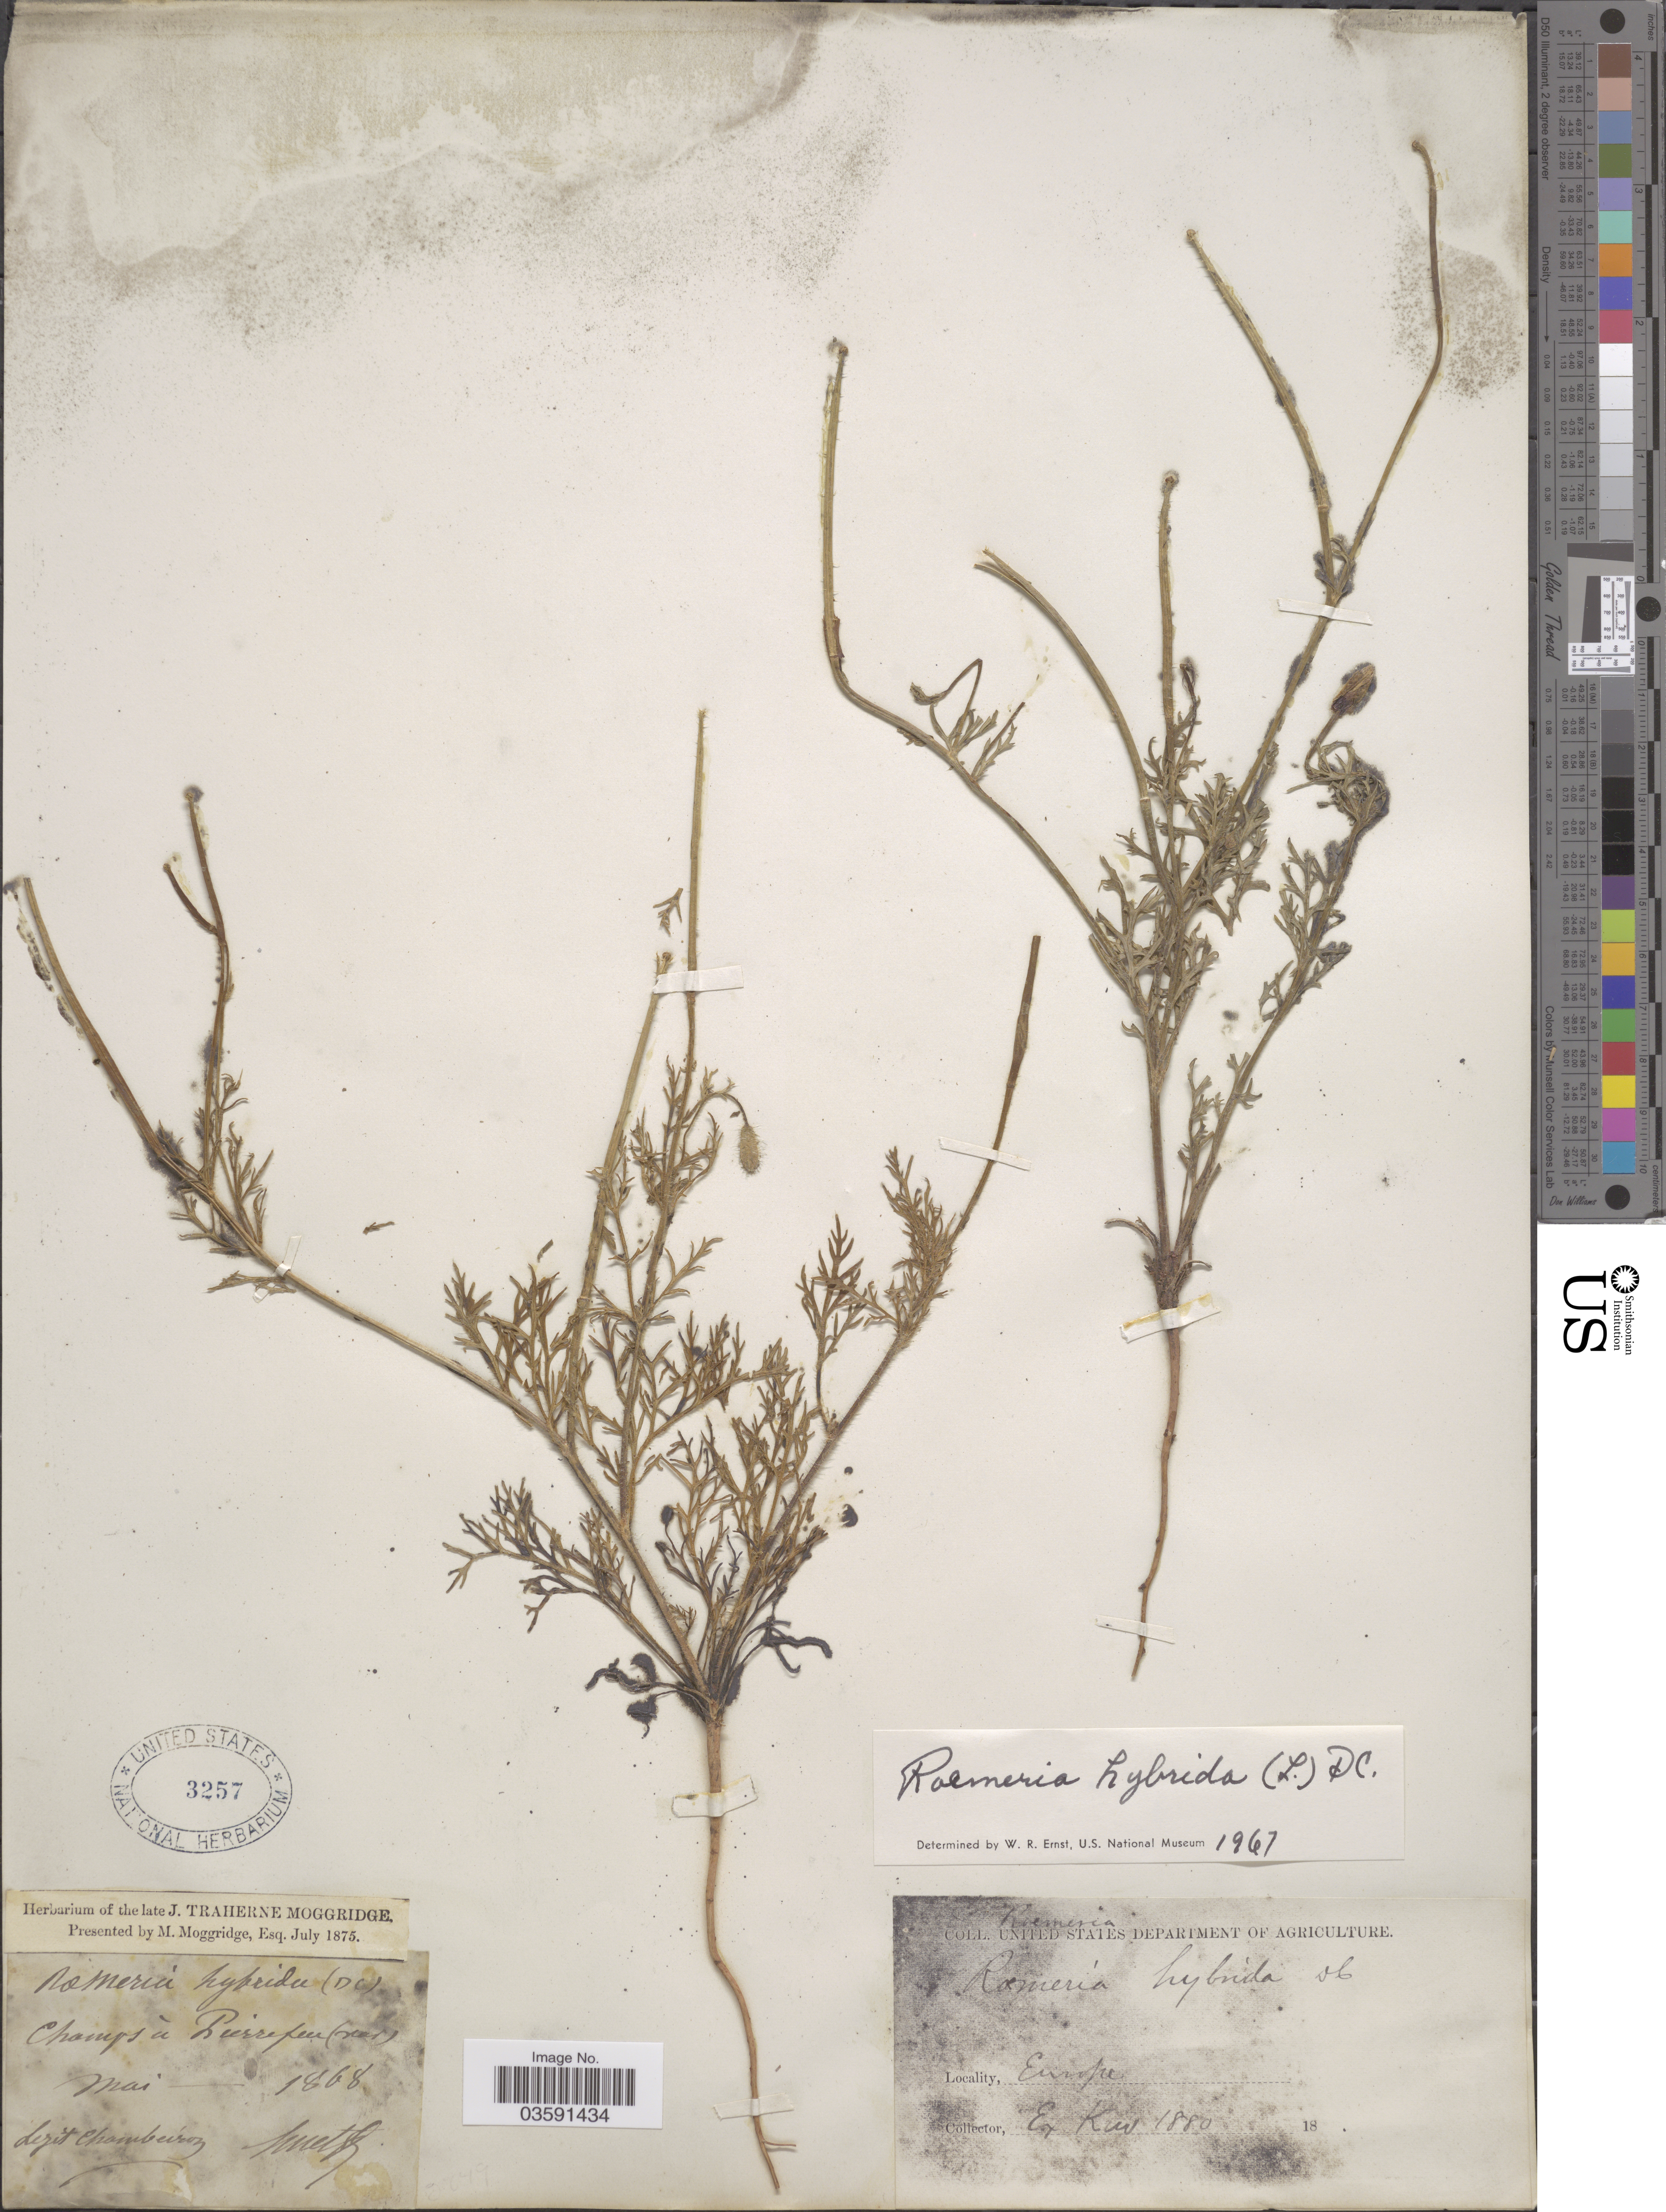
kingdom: Plantae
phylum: Tracheophyta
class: Magnoliopsida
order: Ranunculales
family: Papaveraceae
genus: Papaver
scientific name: Papaver dodecandrum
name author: (Forssk.) Medik.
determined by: Strong, M. T., (US), Smithsonian Institution - National Museum of Natural History (UNITED STATES)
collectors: Chambeiron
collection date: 1868-05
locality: Champs à Pierreden [interpreted]. Europe.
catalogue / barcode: US 3257